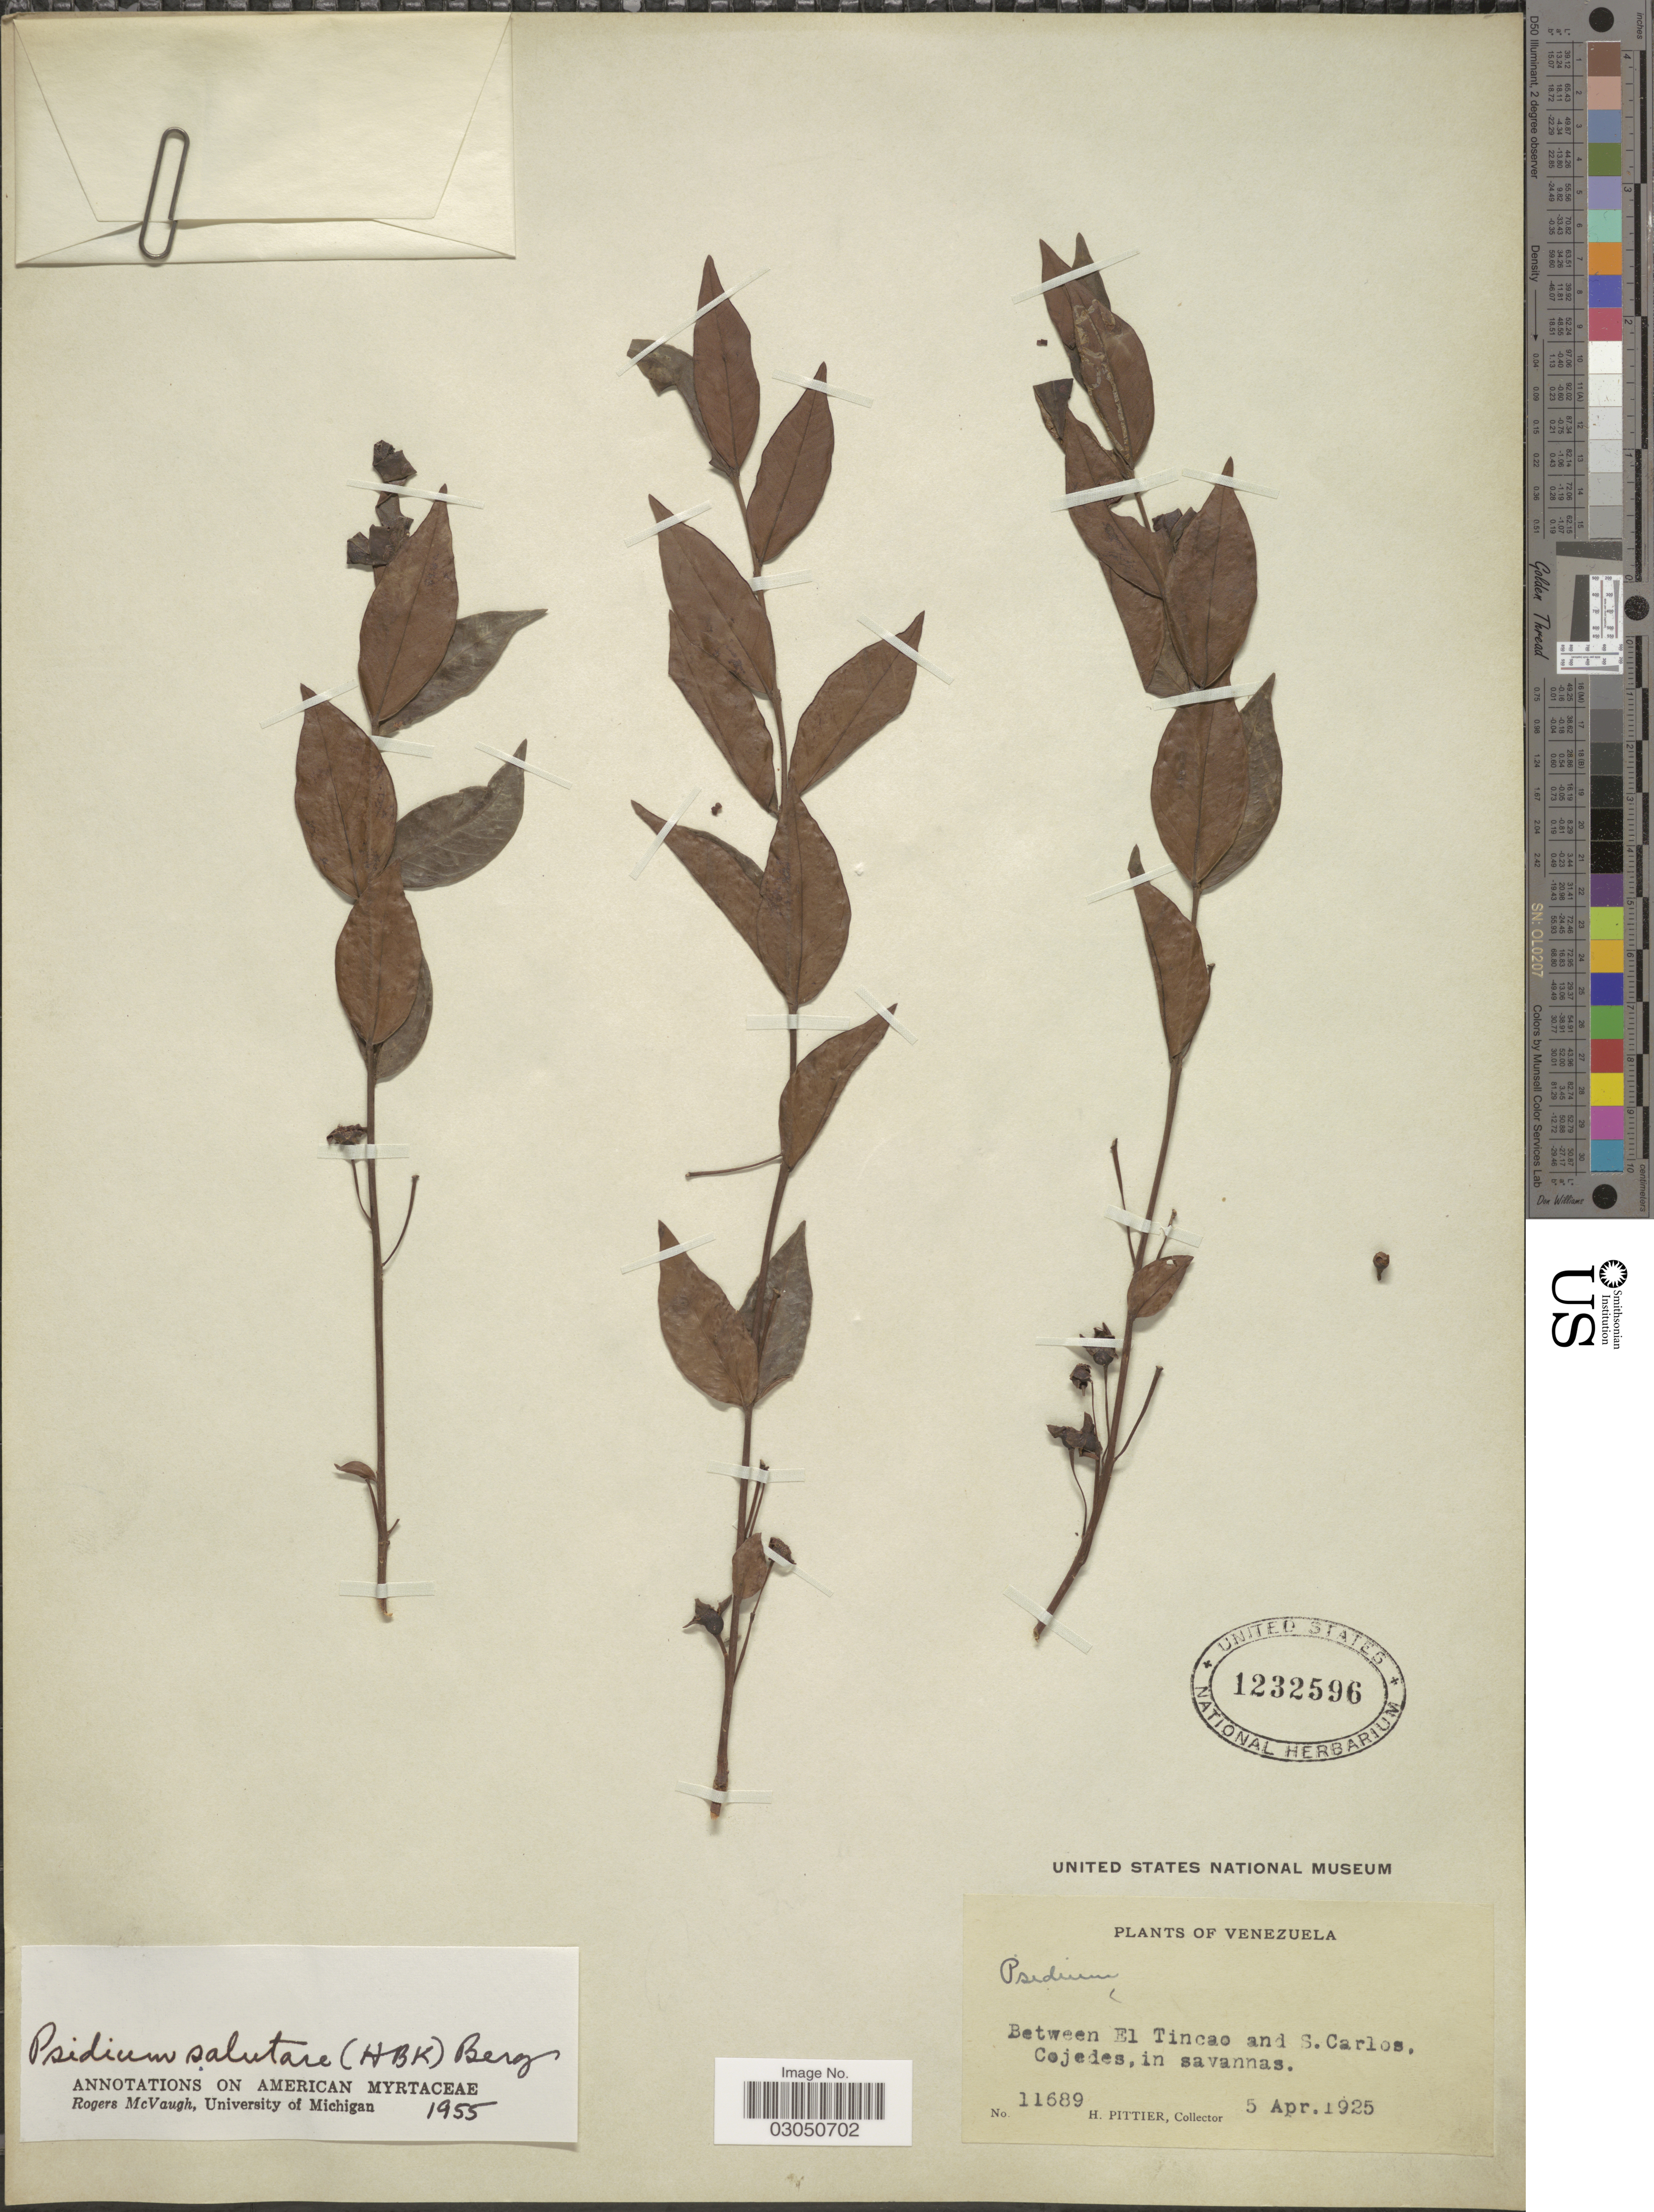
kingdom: Plantae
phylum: Tracheophyta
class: Magnoliopsida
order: Myrtales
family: Myrtaceae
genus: Psidium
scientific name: Psidium salutare var. salutare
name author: (Kunth) O. Berg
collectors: H. F. Pittier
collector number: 11689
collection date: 1925-04-05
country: Venezuela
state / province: Cojedes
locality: Between El Tincao and S. Carlos, in savannas.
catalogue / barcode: US 1232596